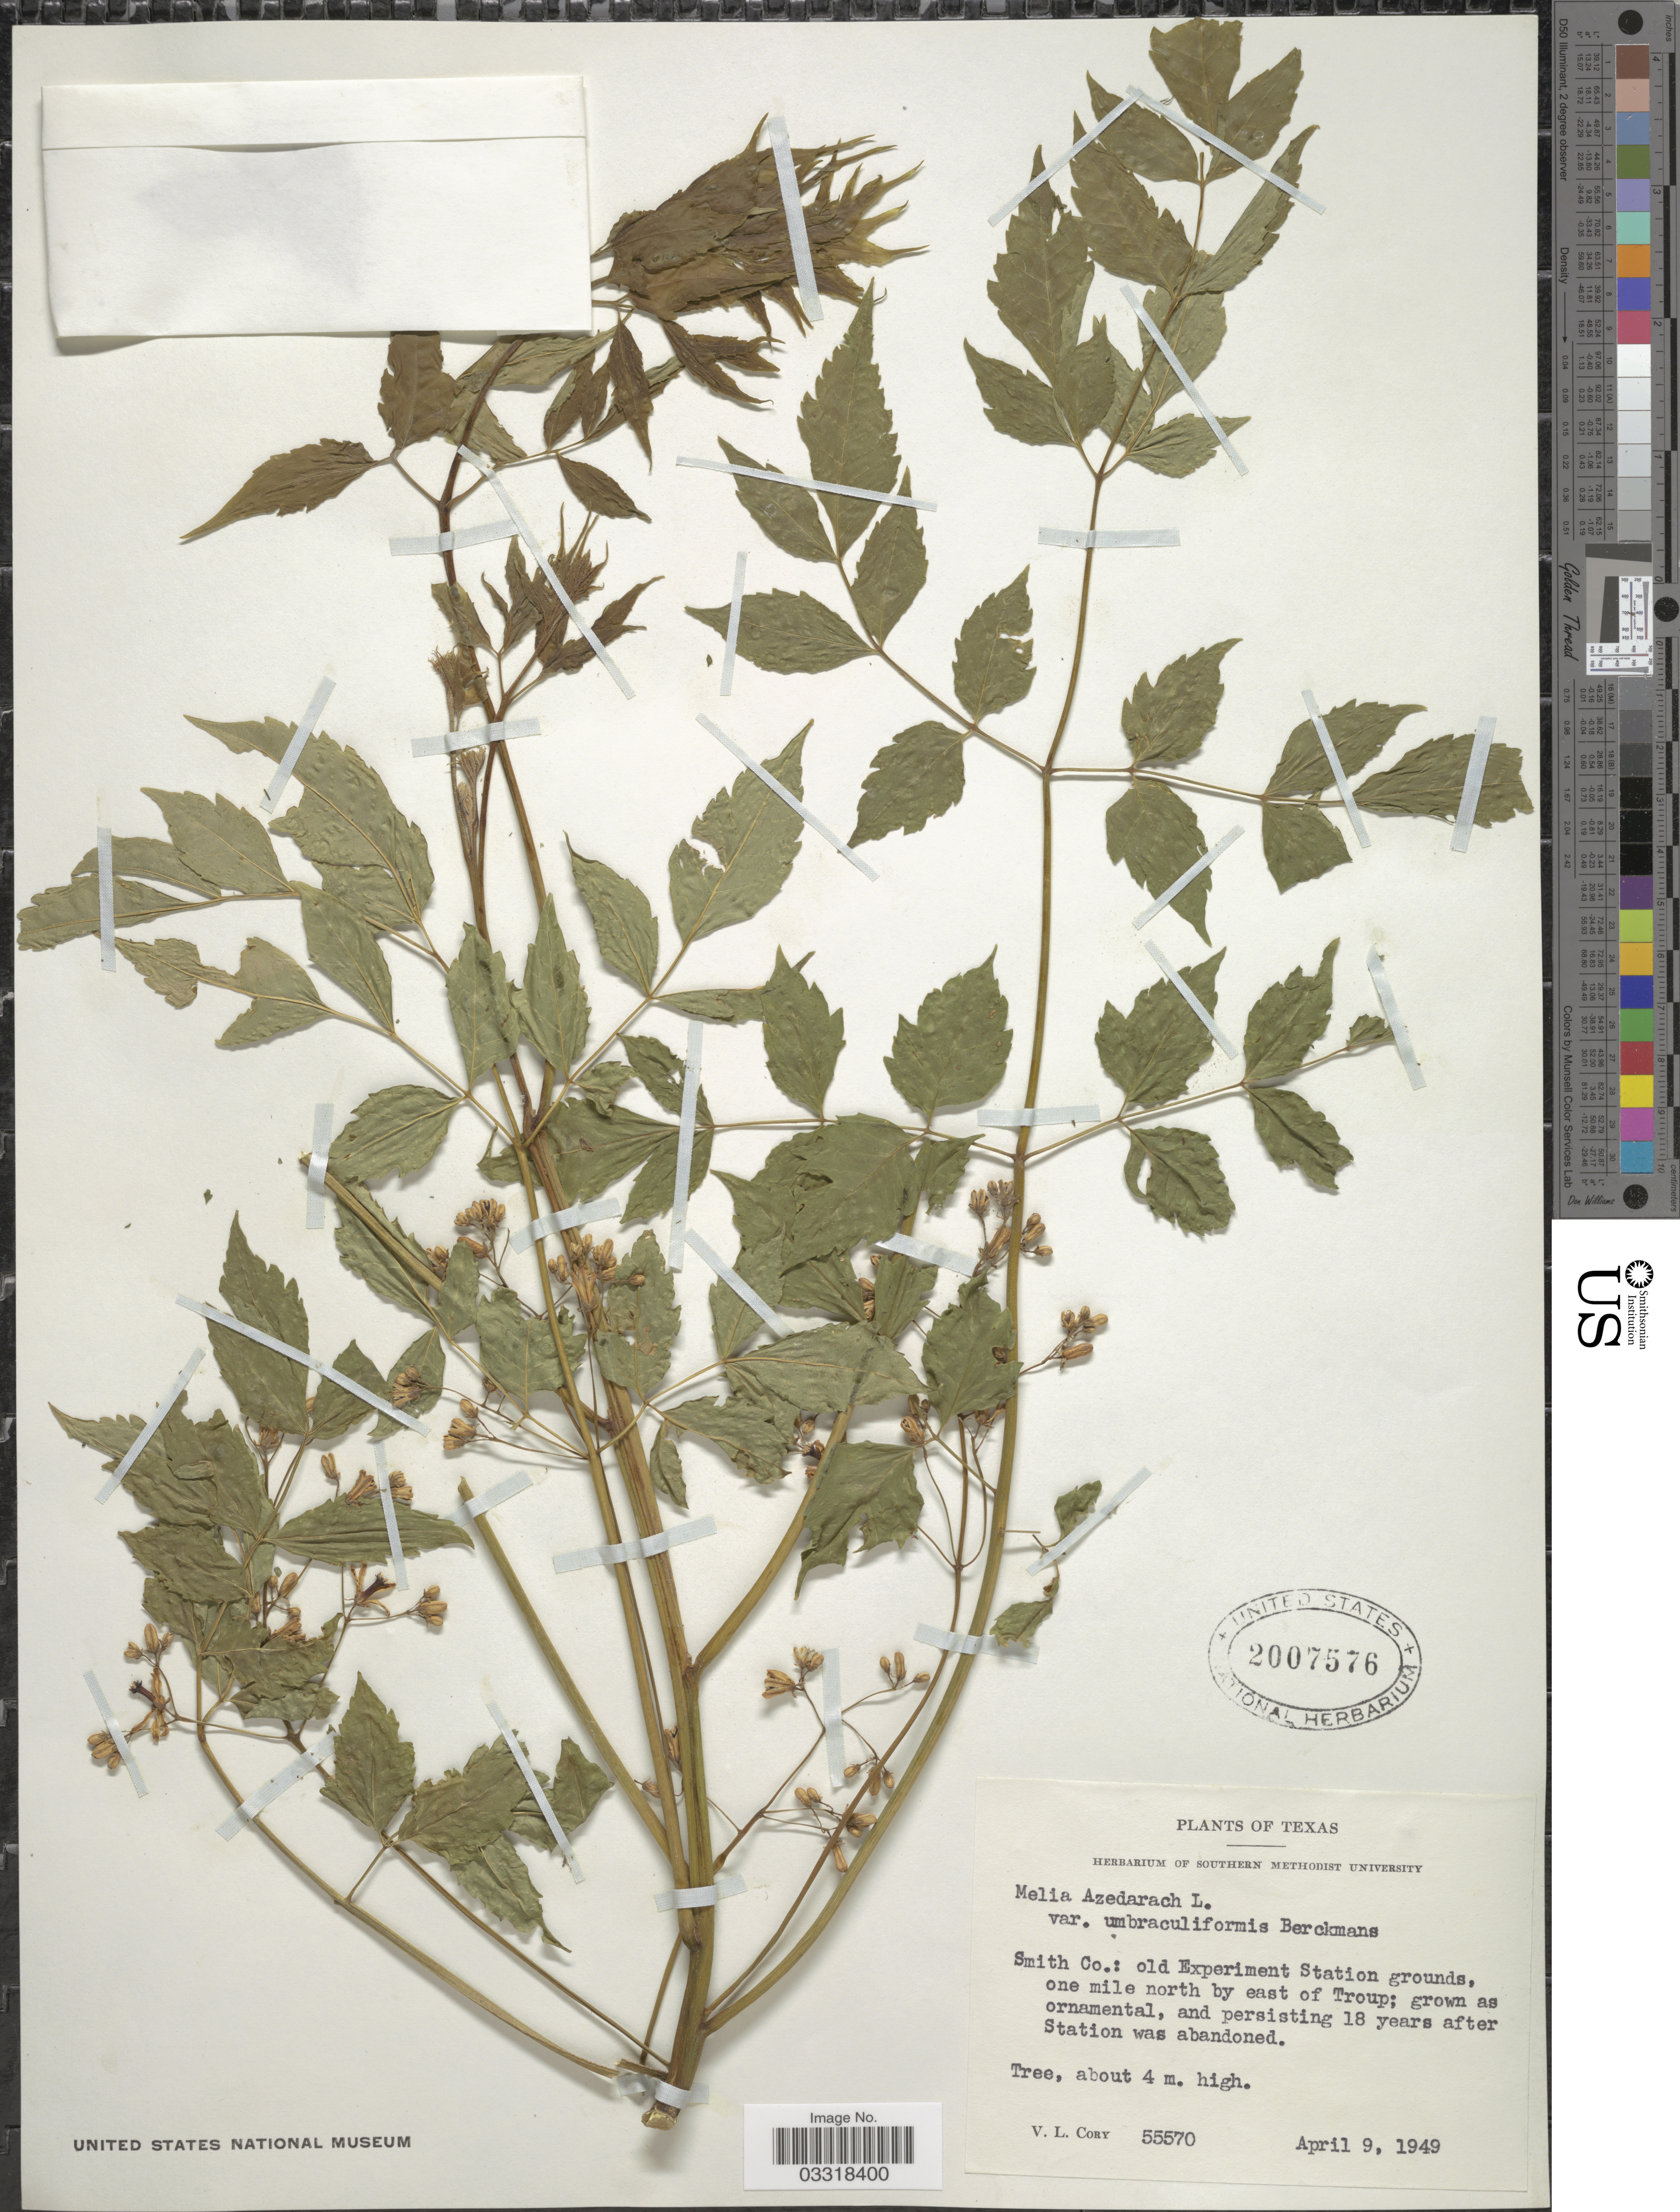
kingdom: Plantae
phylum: Tracheophyta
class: Magnoliopsida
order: Sapindales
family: Meliaceae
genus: Melia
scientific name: Melia azedarach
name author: L.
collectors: V. Cory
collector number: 55570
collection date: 1949-04-09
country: United States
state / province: Texas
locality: Smith Co.: old Experiment Station grounds, one mile north by east of Troup.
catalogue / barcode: US 2007576